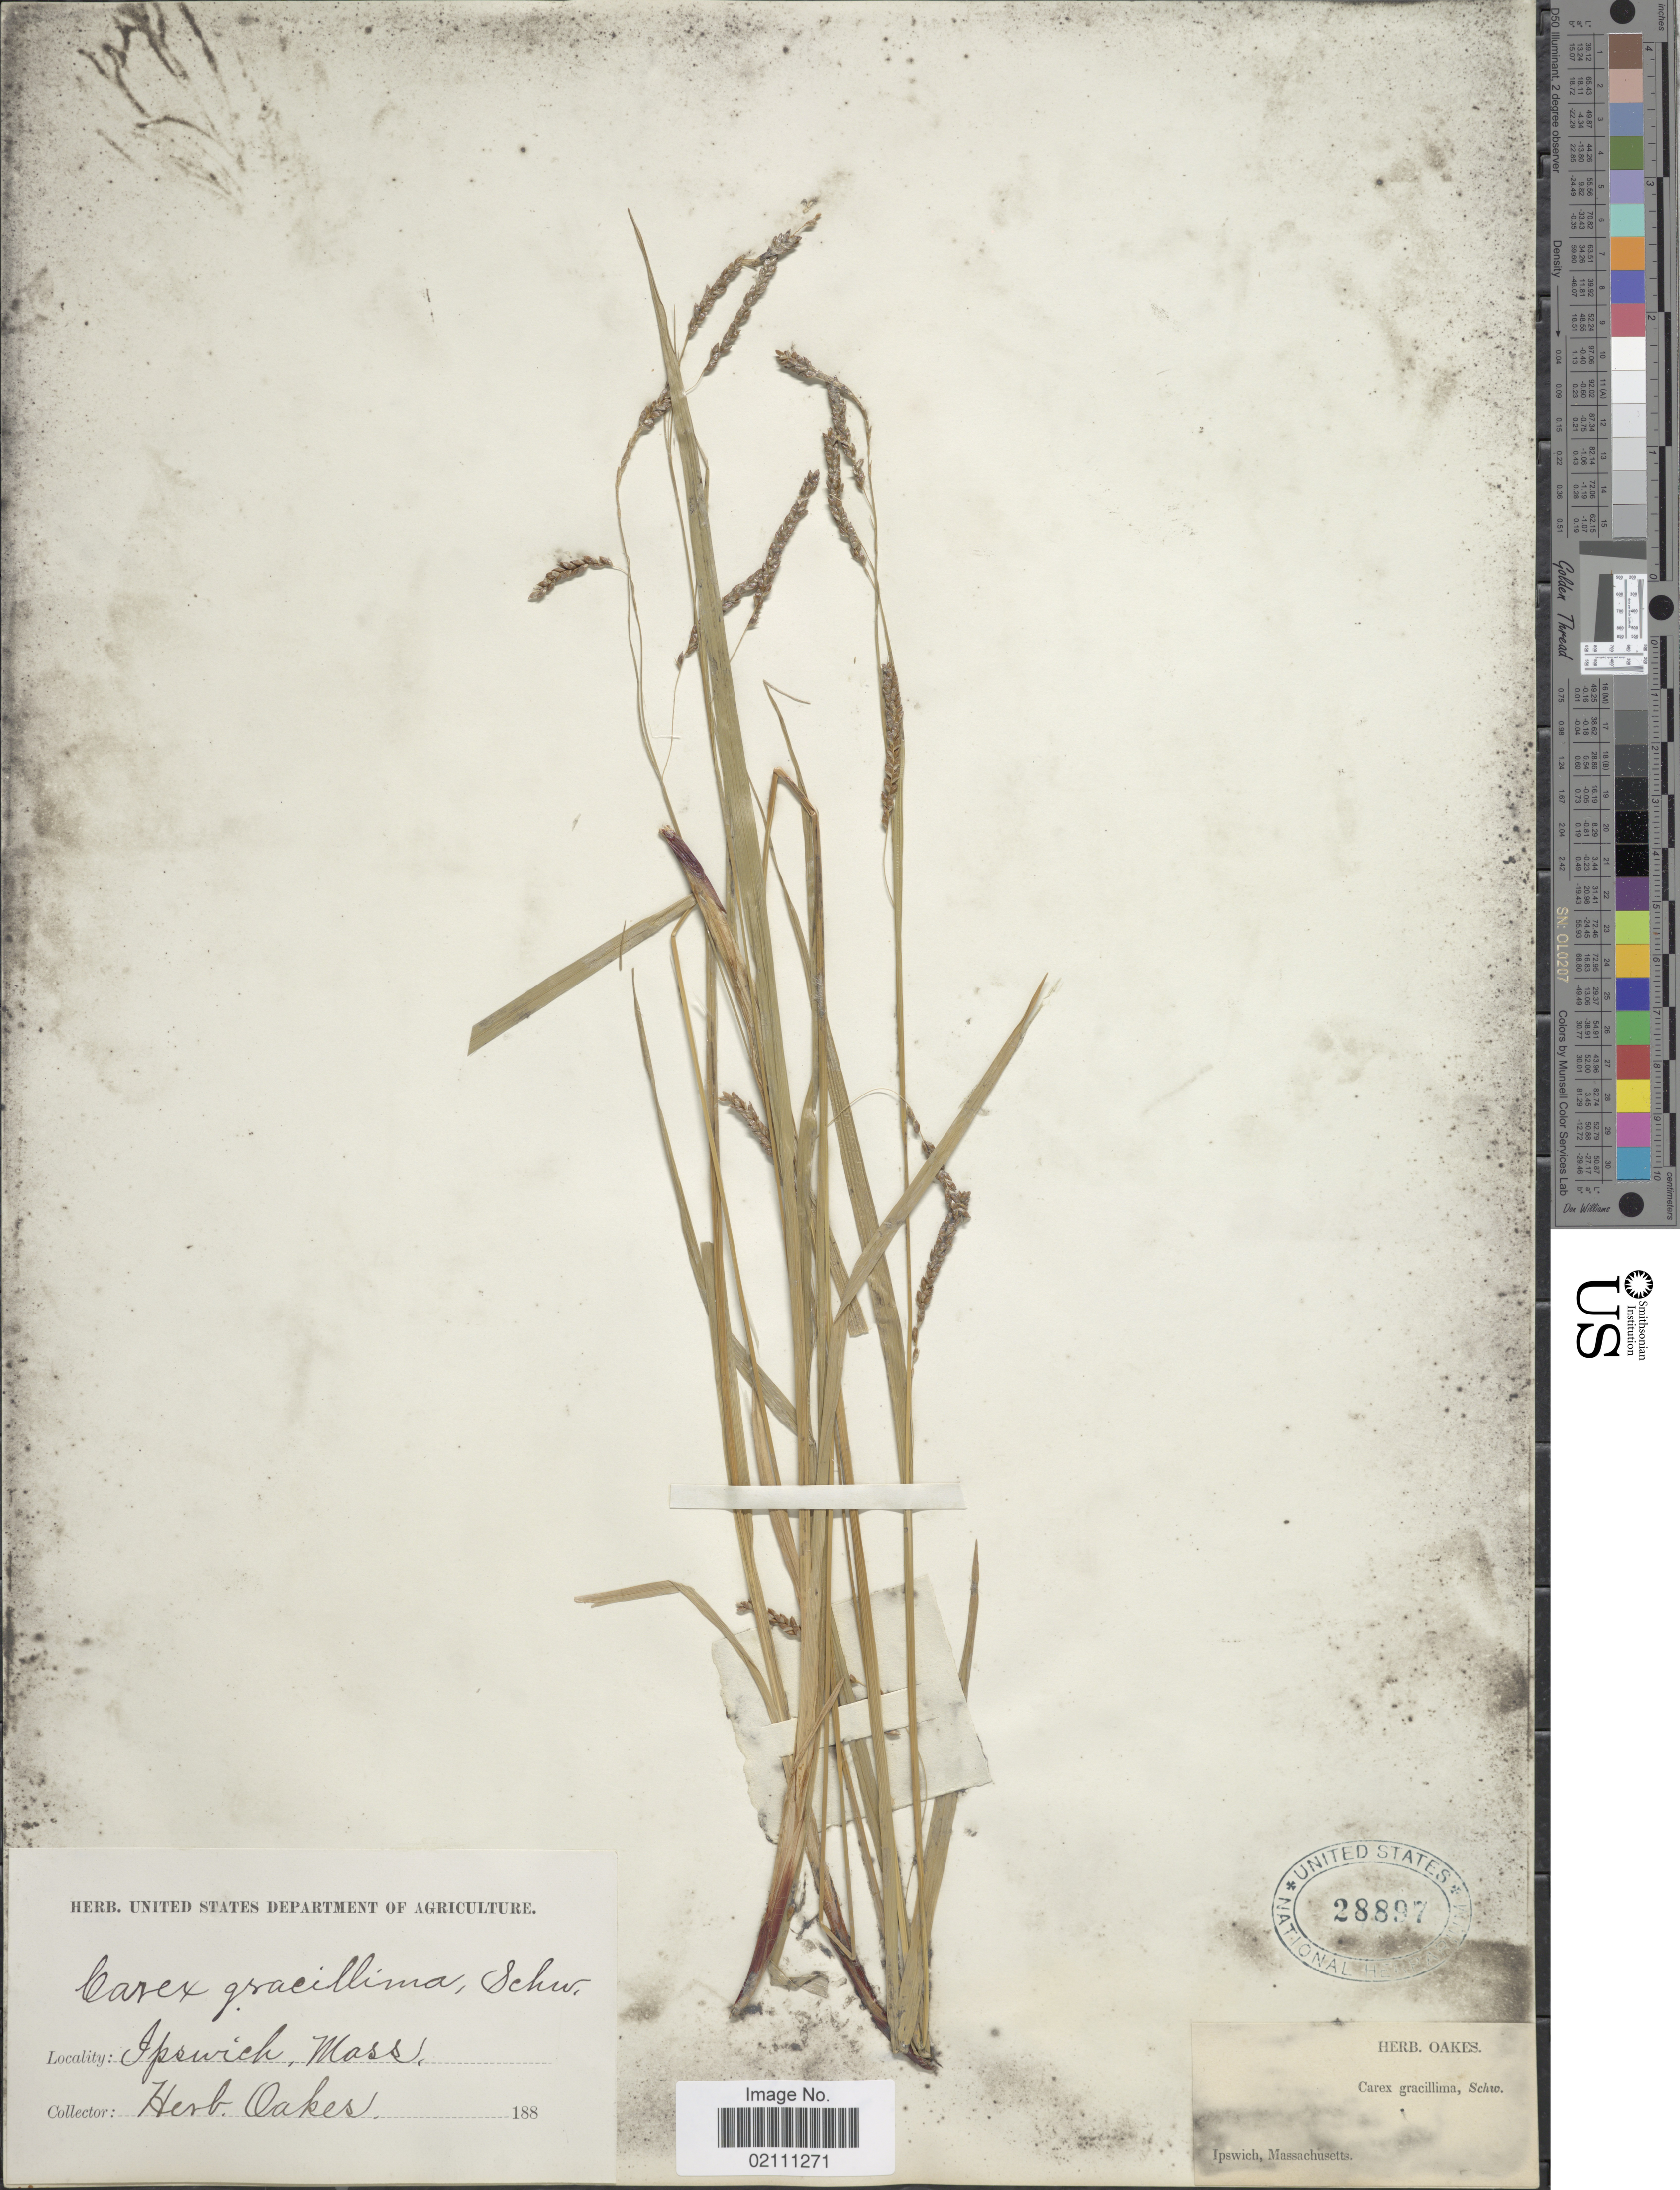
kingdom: Plantae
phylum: Tracheophyta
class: Liliopsida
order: Poales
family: Cyperaceae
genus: Carex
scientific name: Carex gracillima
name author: Schwein.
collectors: ex herb. Oakes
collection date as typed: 188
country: United States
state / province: Massachusetts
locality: Ipswich.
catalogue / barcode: US 28897